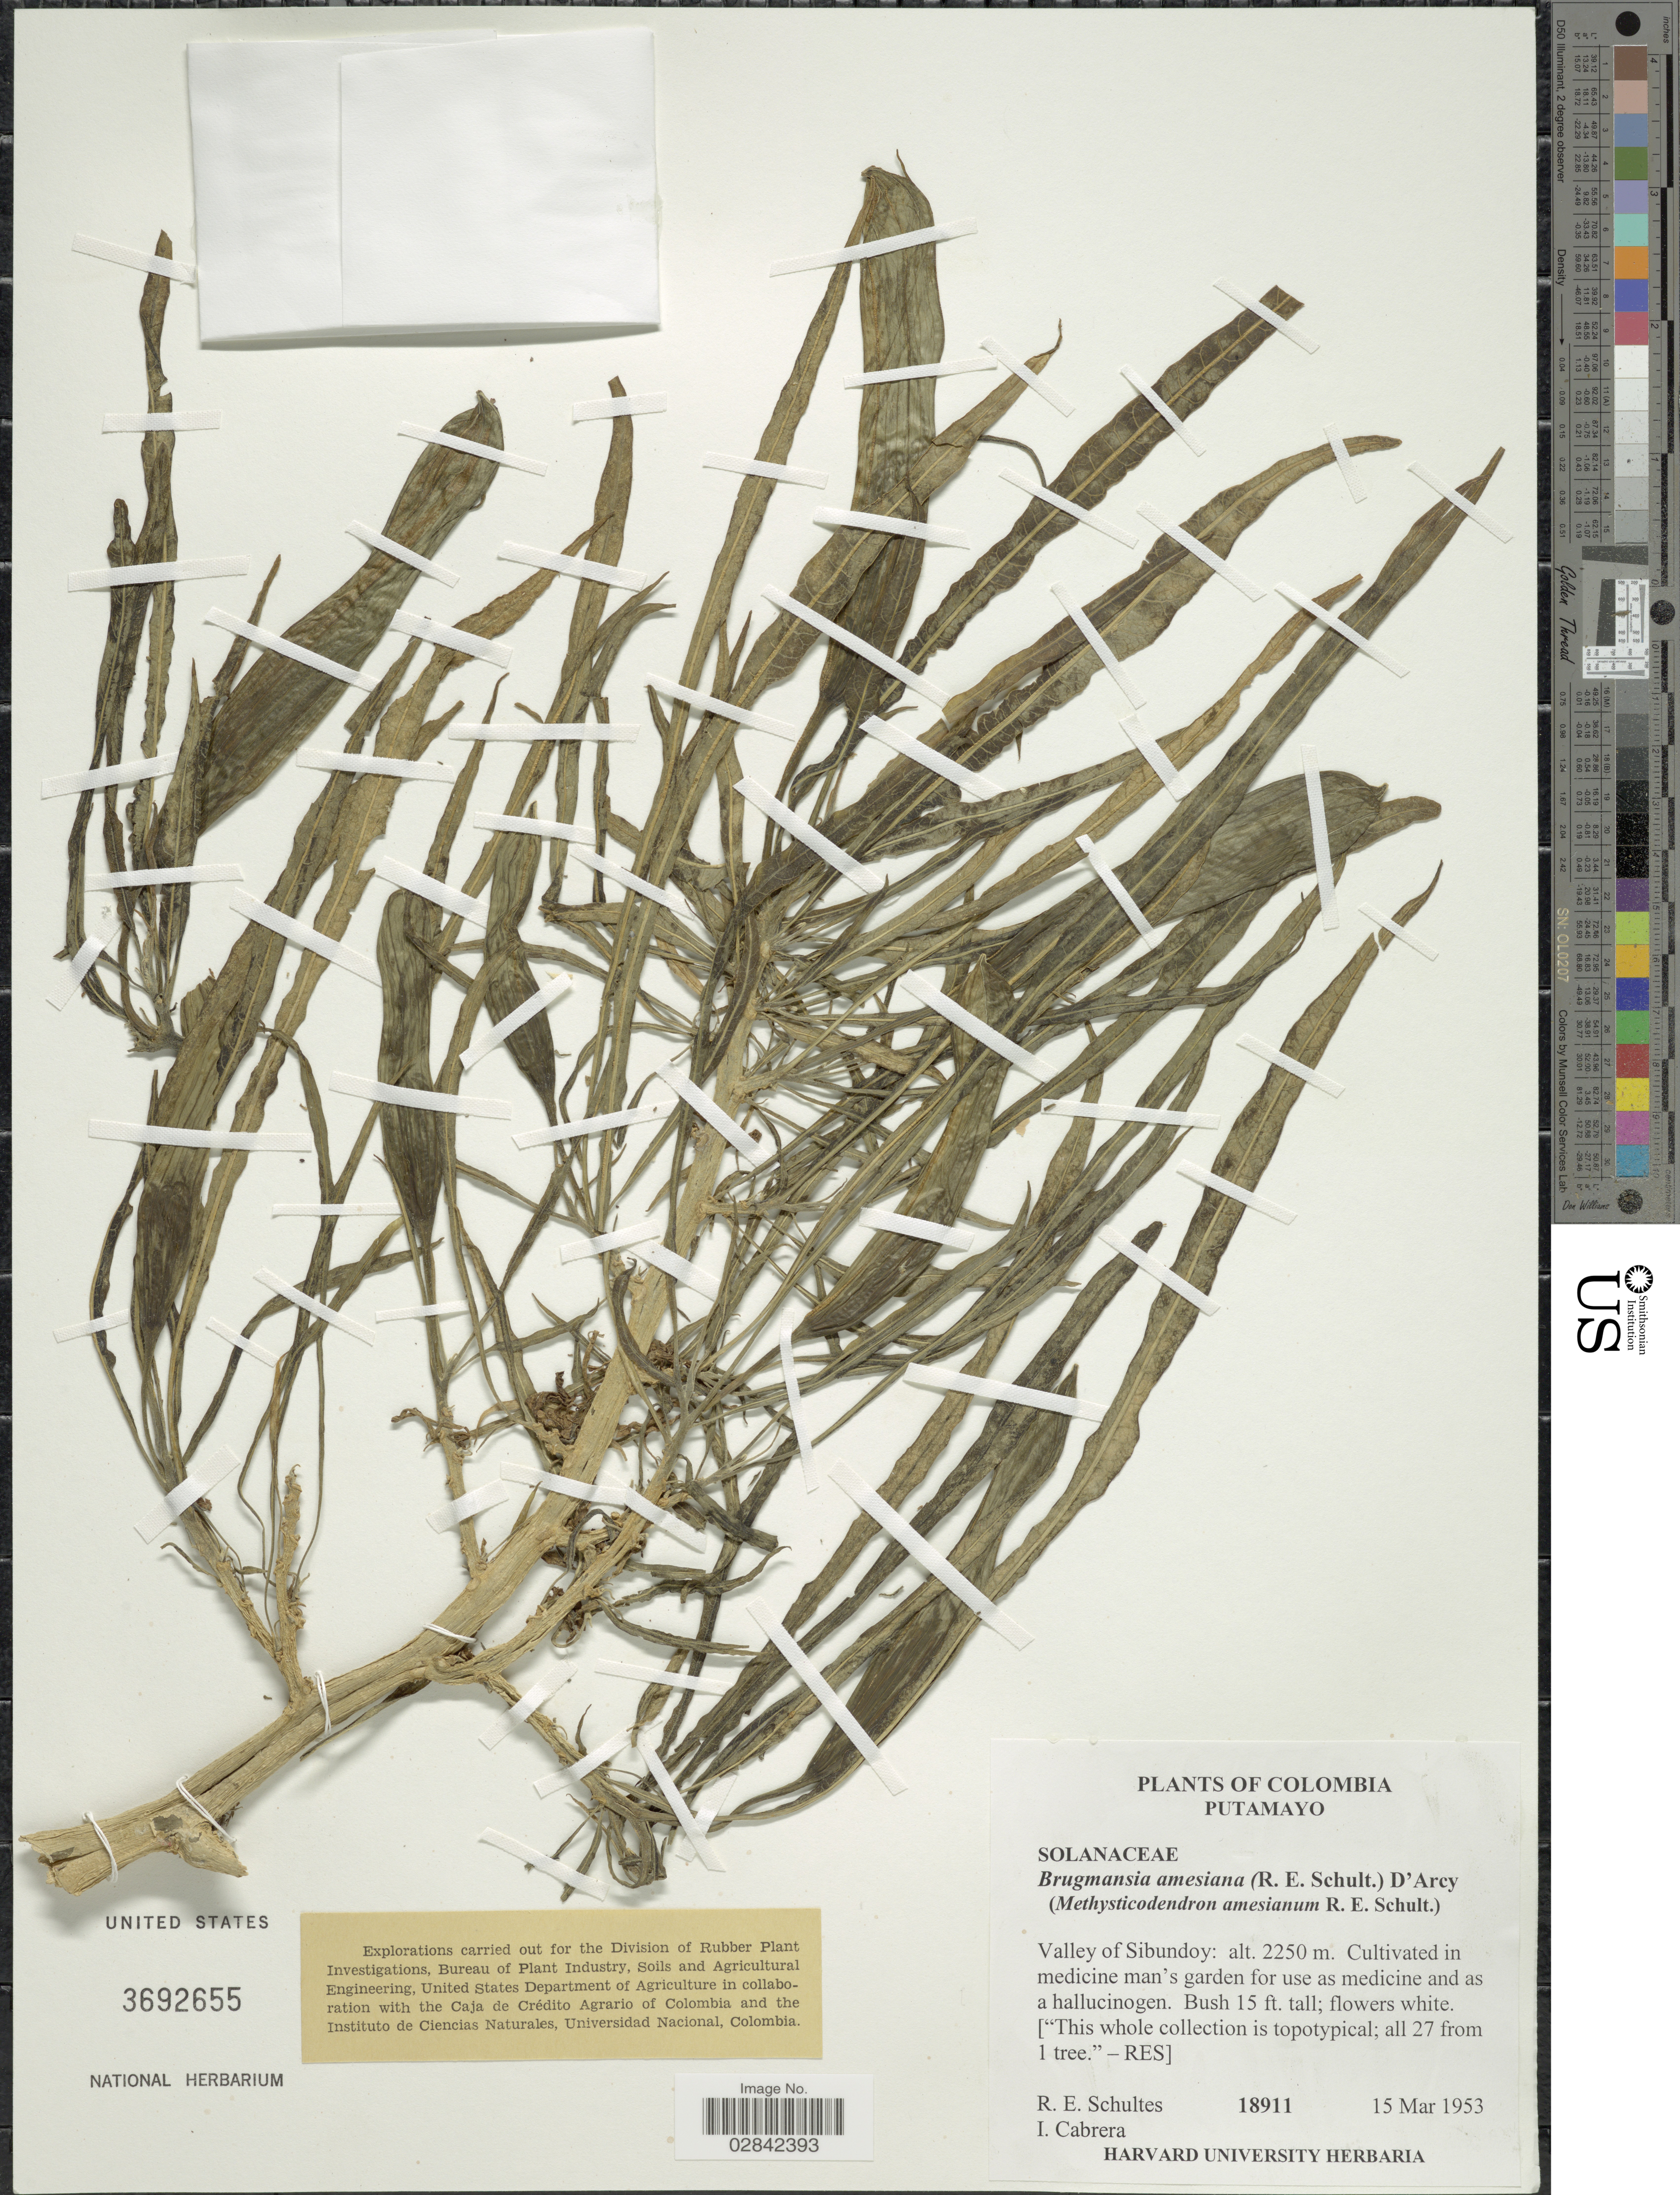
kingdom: Plantae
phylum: Tracheophyta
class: Magnoliopsida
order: Solanales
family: Solanaceae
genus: Brugmansia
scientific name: Brugmansia x candida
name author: Pers.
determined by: Kehoe, J.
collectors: R. E. Schultes & I. Cabrera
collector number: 18911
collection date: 1953-03-15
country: Colombia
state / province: Putumayo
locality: Valley of Sibundoy. Cultivated in medicine man's garden.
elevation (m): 2250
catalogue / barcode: US 3692655